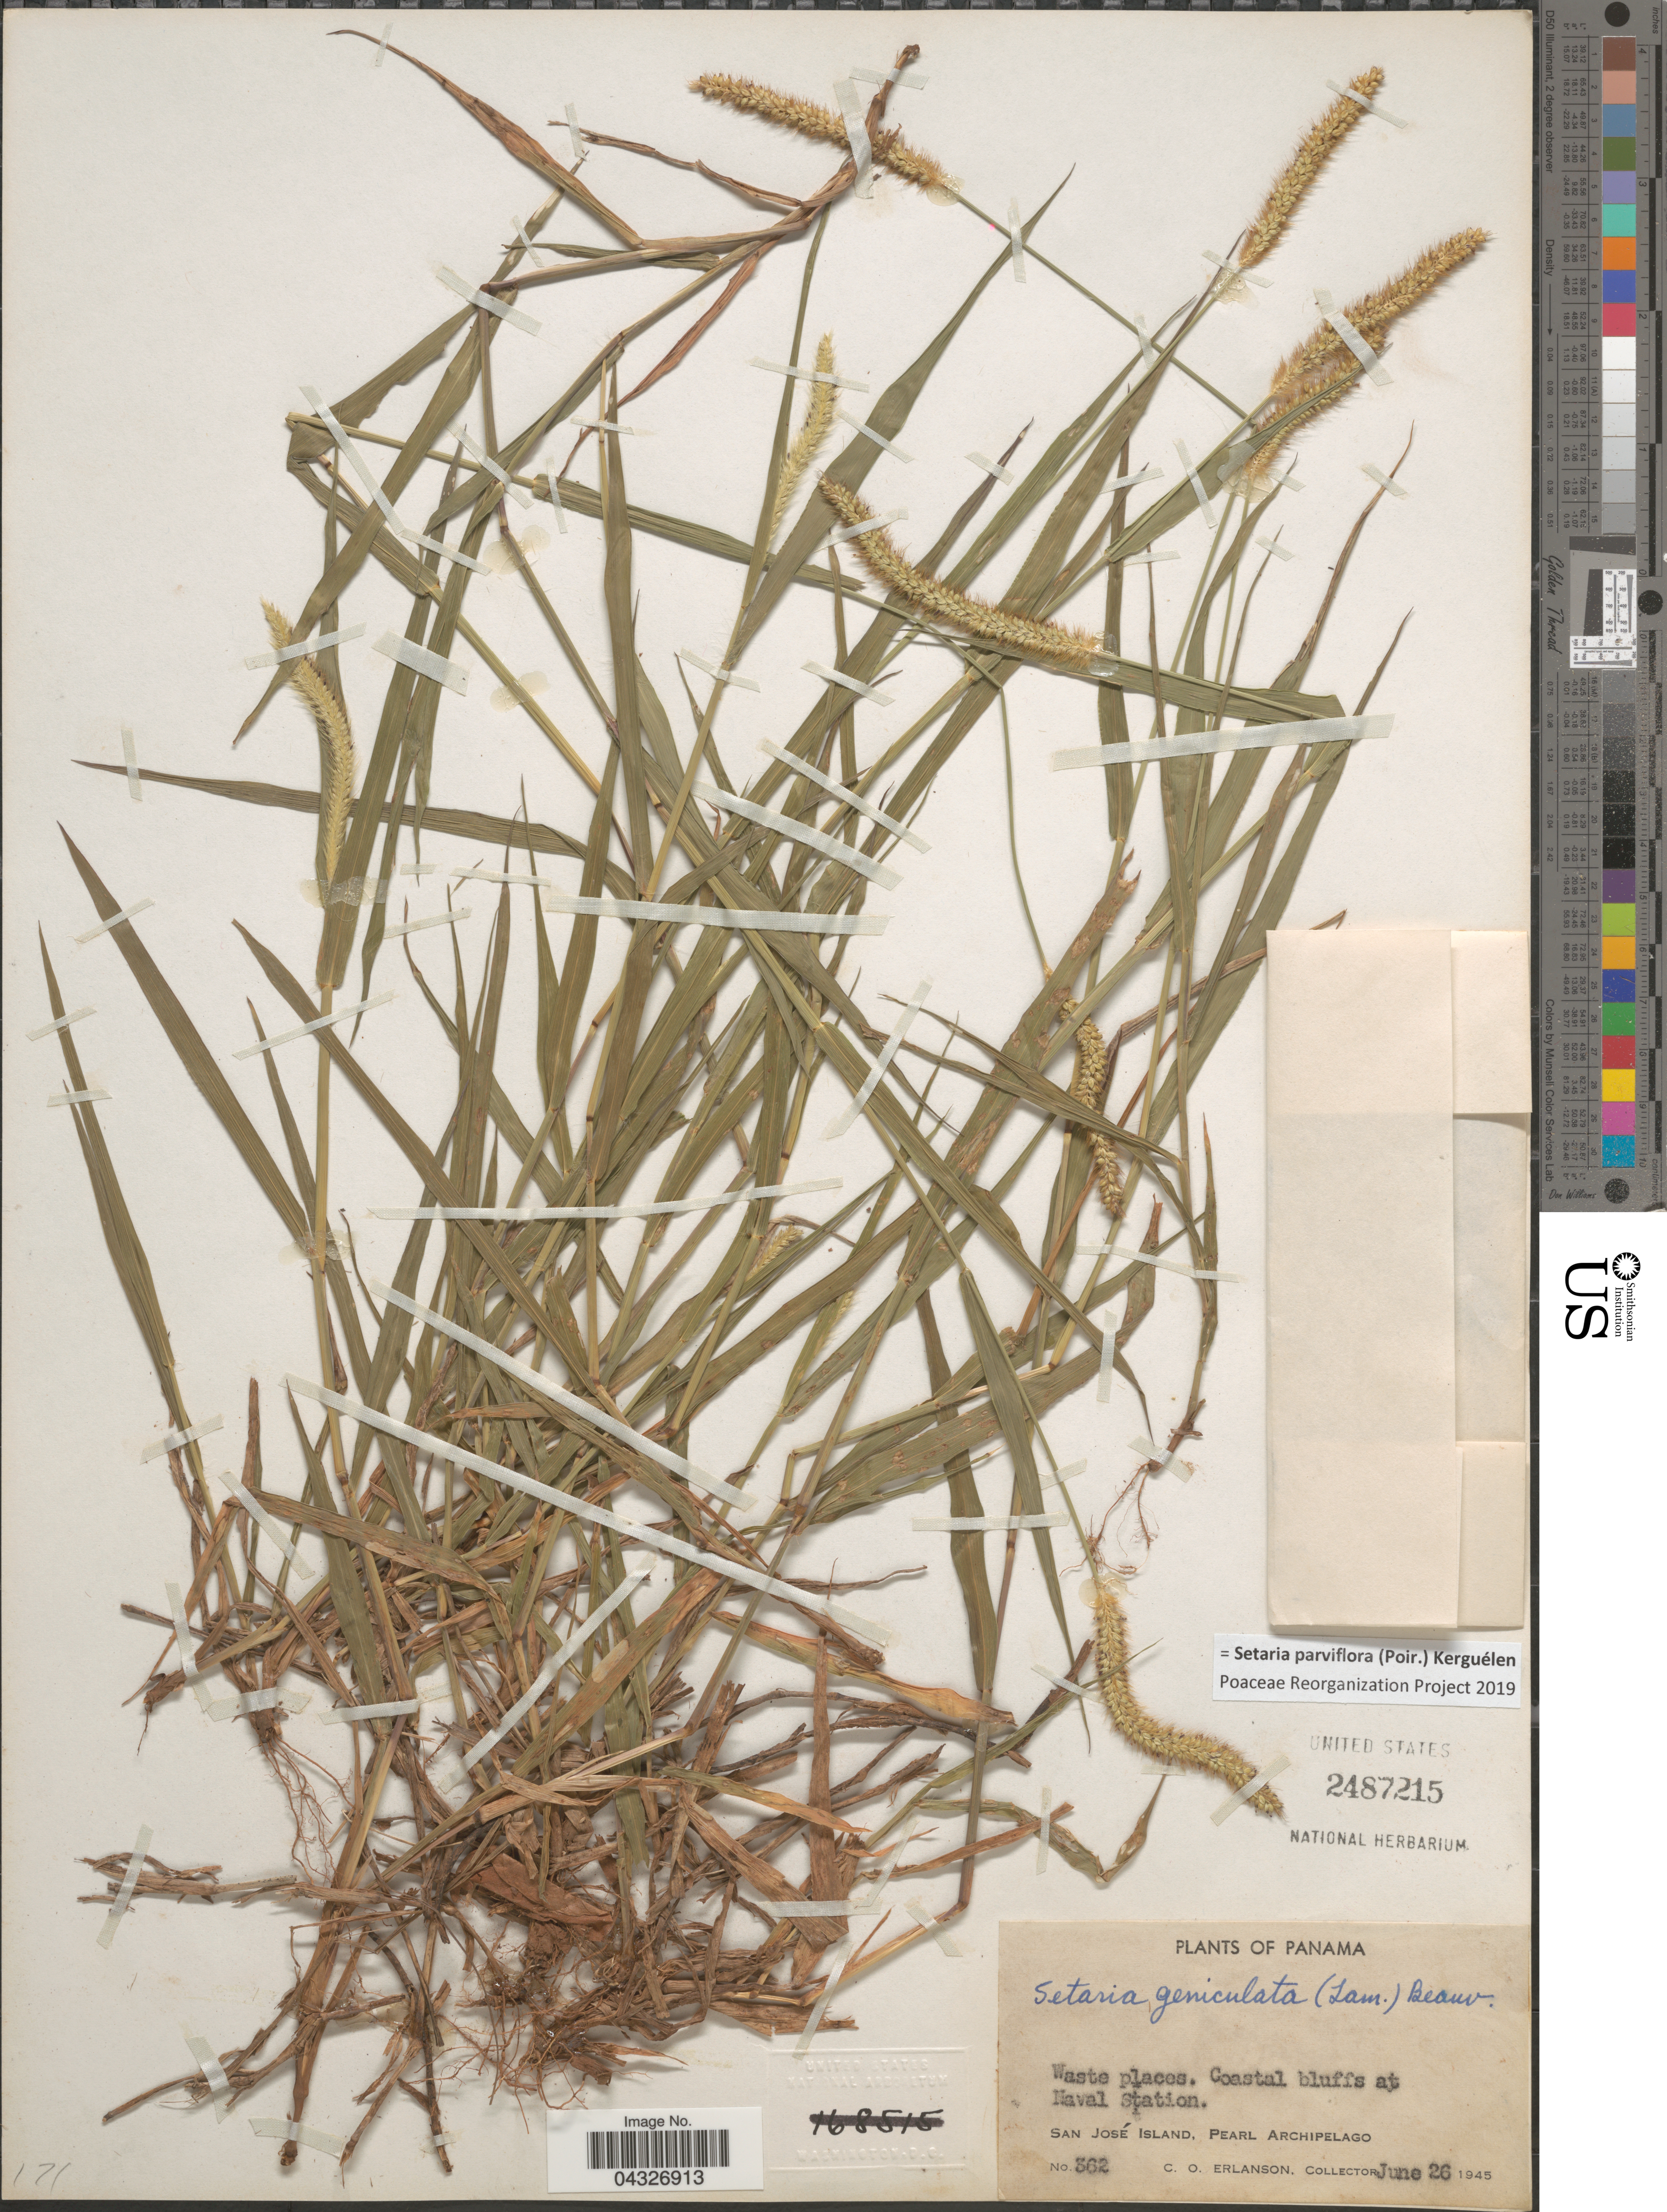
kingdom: Plantae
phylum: Tracheophyta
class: Liliopsida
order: Poales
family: Poaceae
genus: Setaria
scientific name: Setaria parviflora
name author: (Poir.) Kerguélen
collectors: C. O. Erlanson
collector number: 362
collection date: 1945-06-26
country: Panama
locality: Coastal bluffs at Naval Station. San José Island, Pearl Archipelago.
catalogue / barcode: US 2487215